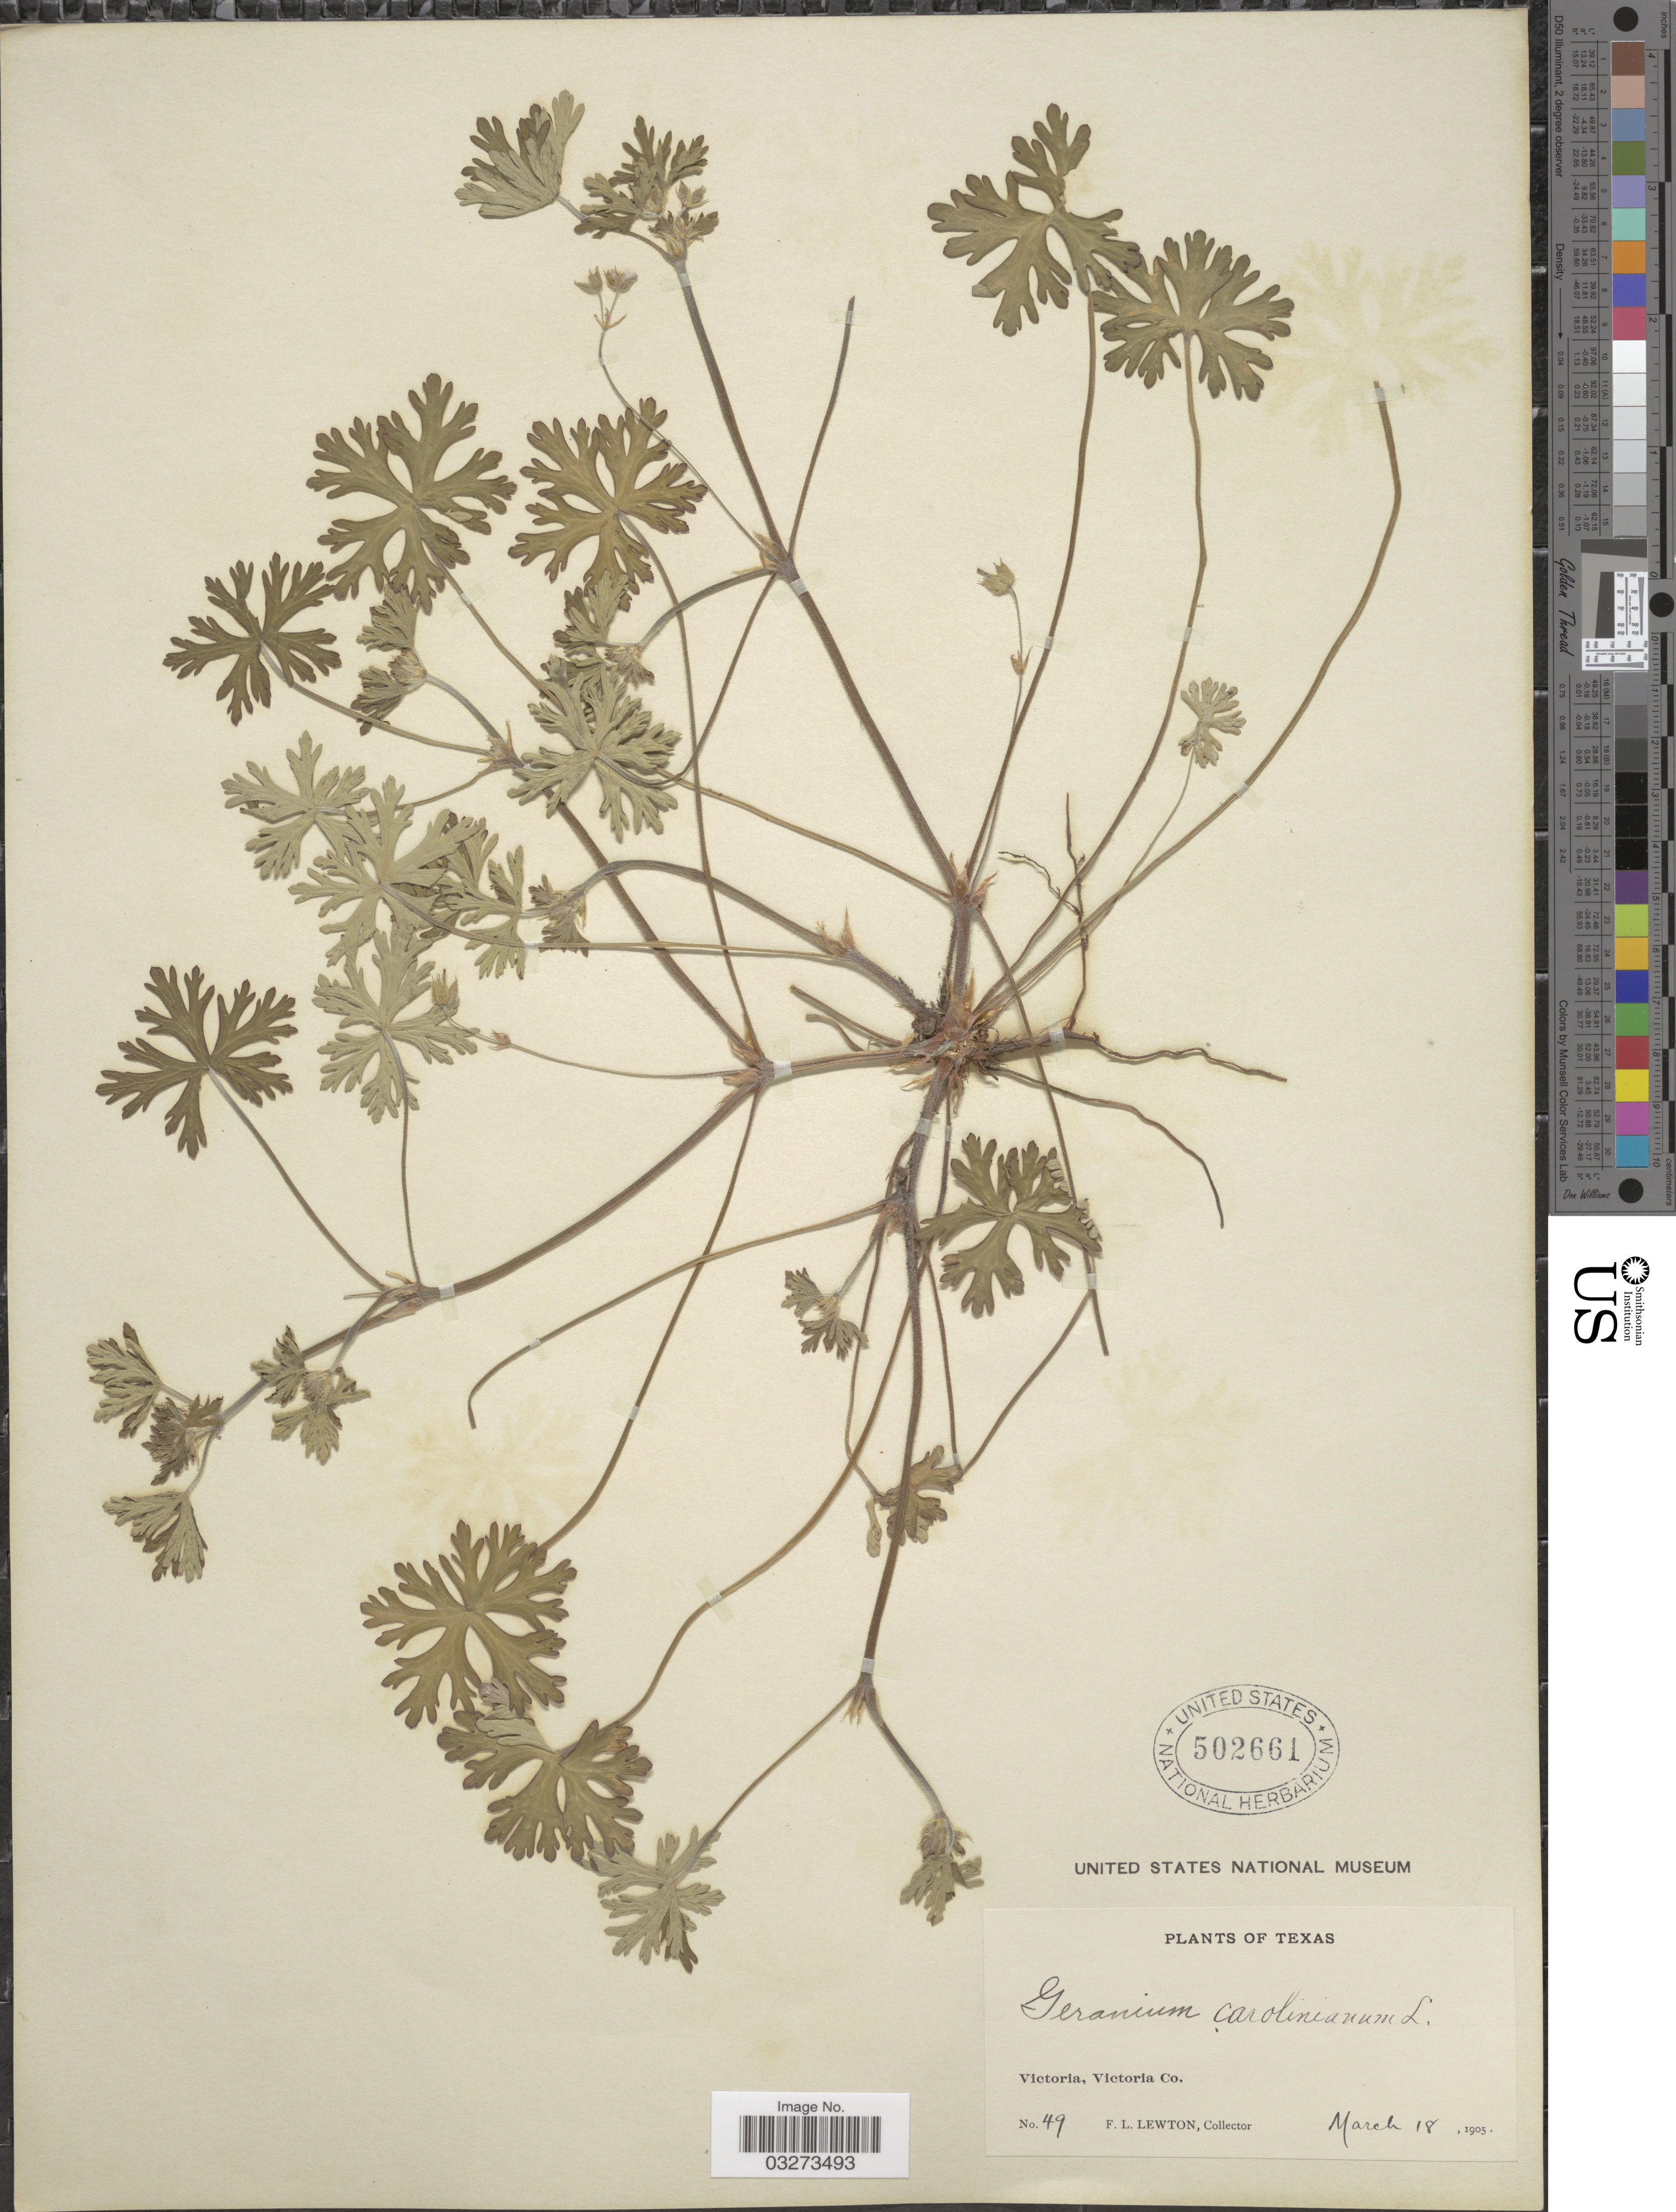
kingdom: Plantae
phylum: Tracheophyta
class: Magnoliopsida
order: Geraniales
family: Geraniaceae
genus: Geranium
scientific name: Geranium carolinianum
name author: L.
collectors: F. L. Lewton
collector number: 49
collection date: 1905-03-18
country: United States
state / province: Texas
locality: Victoria, Victoria Co.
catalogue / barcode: US 502661